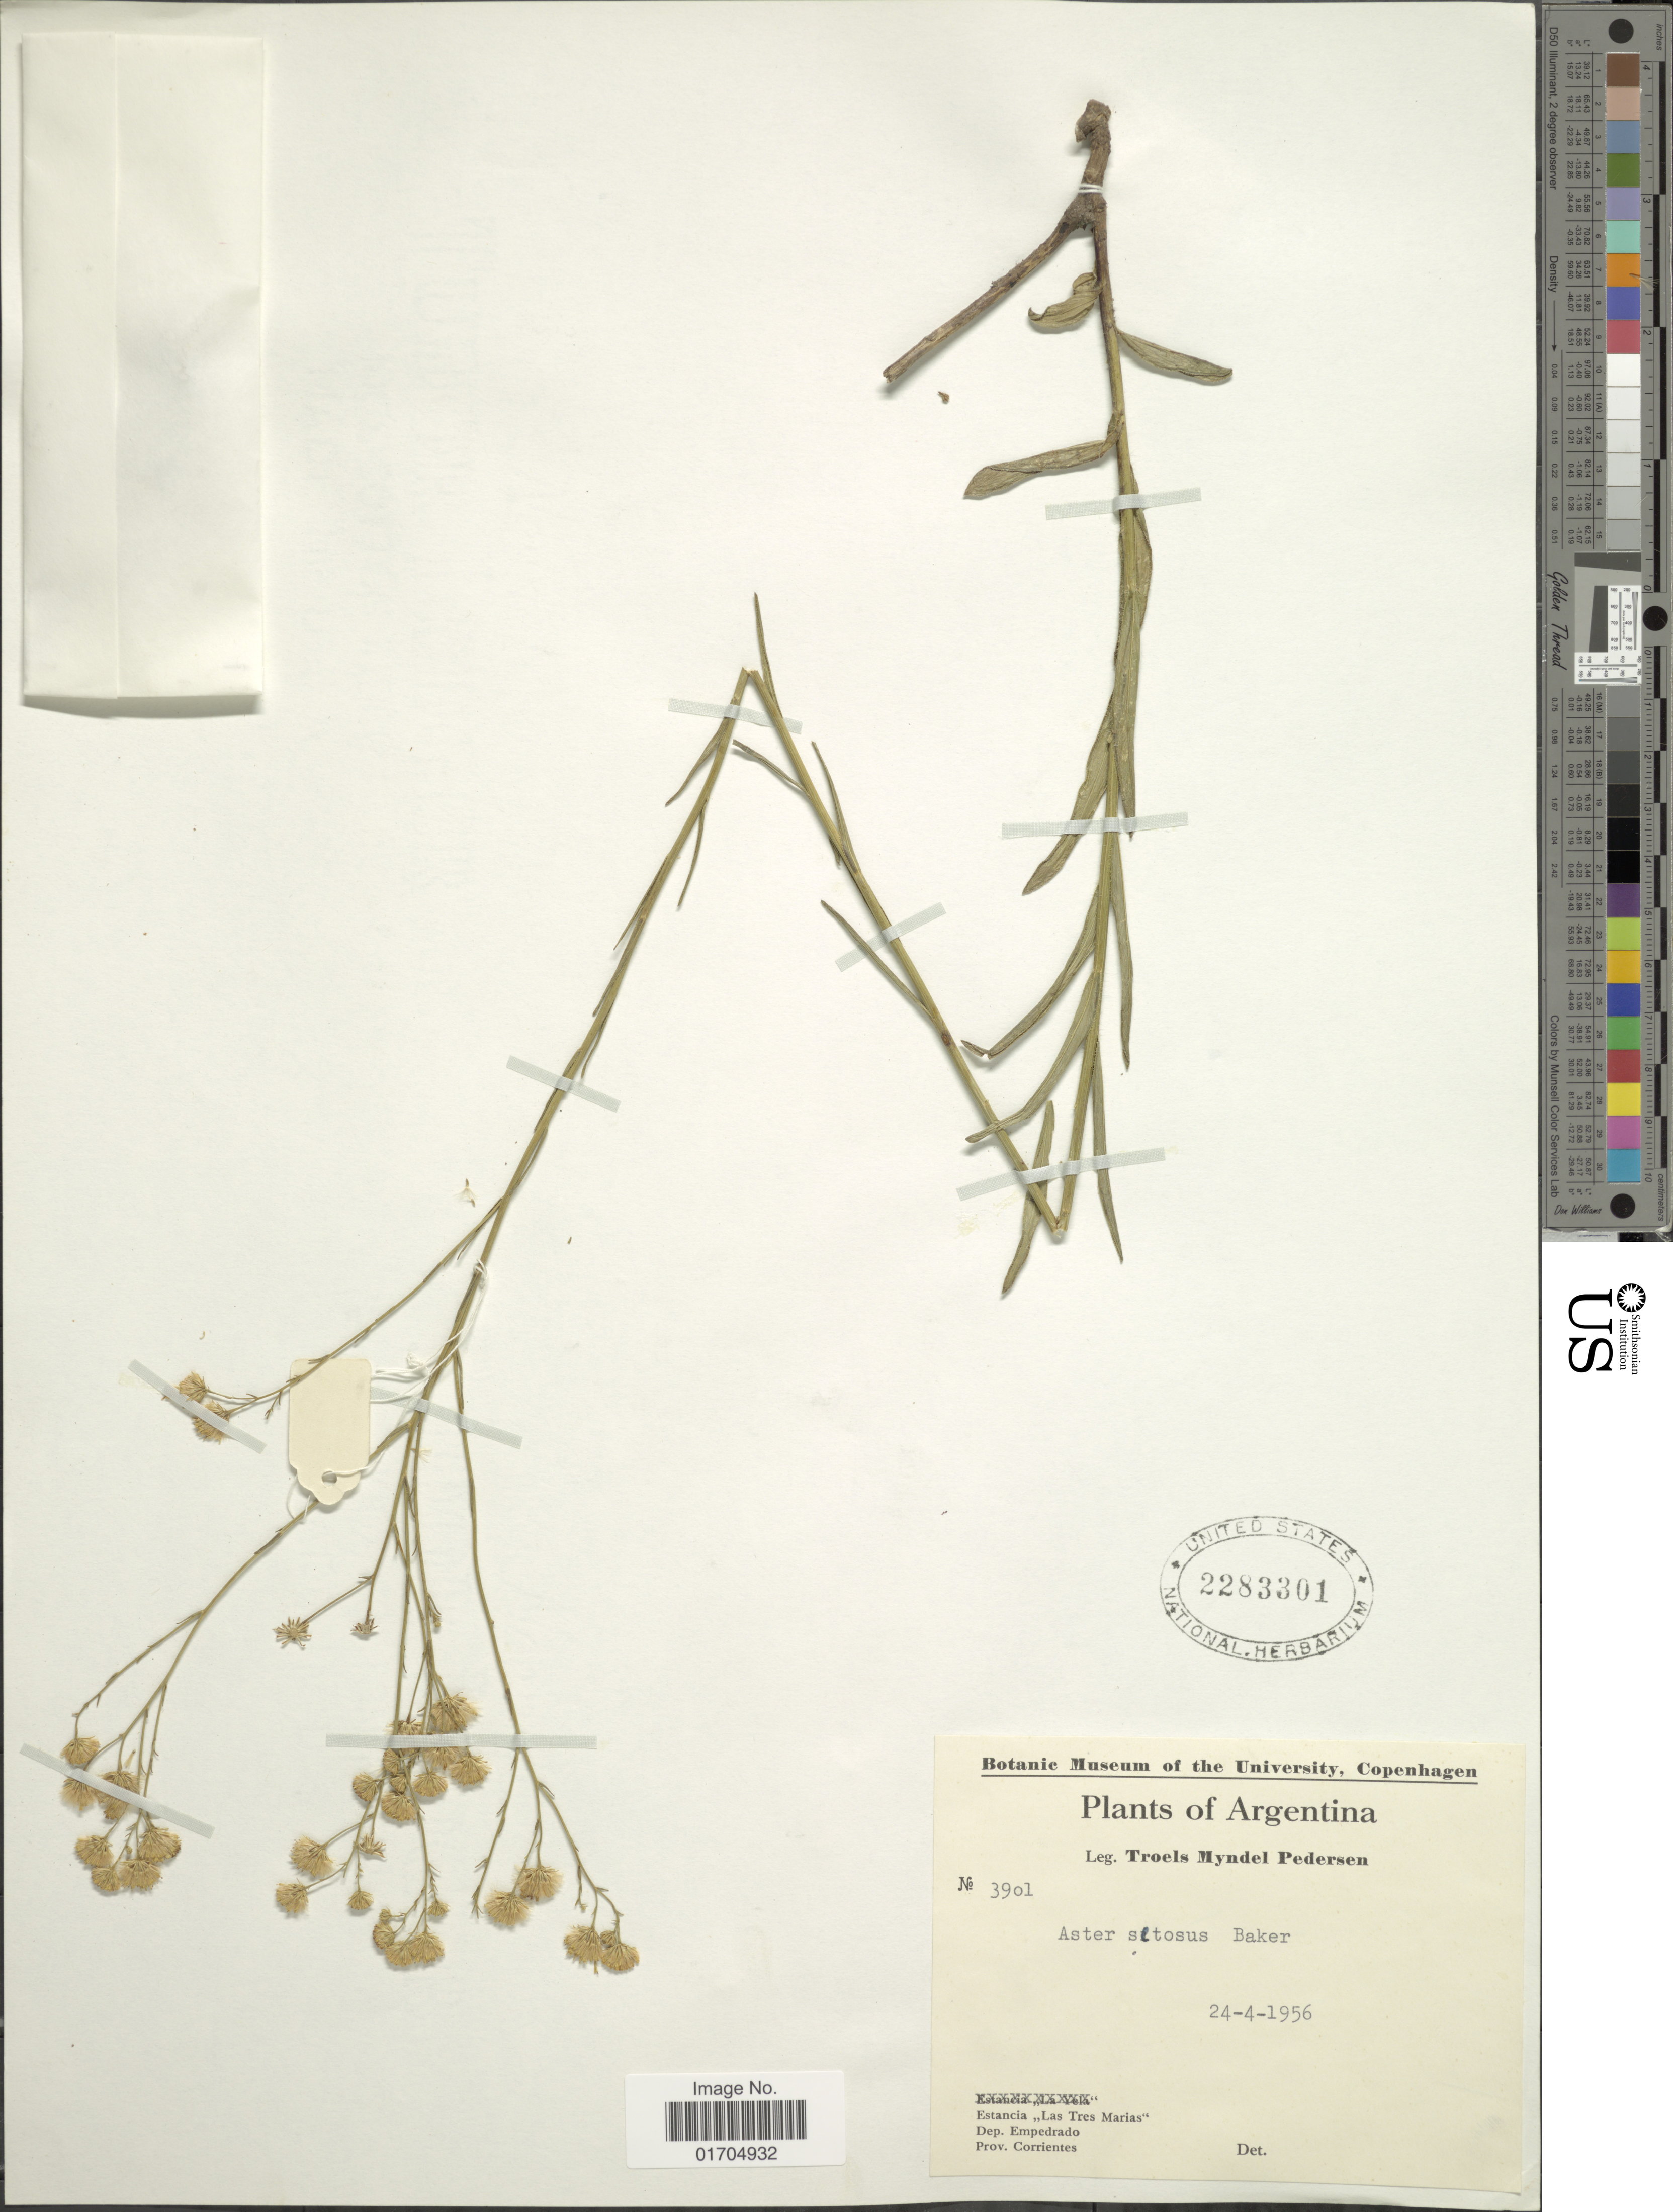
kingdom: Plantae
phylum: Tracheophyta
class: Magnoliopsida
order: Asterales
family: Asteraceae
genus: Apopyros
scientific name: Apopyros corymbosus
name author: (Hook. & Arn.) G.L. Nesom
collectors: T. Pederson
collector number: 3901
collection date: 1956-04-24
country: Argentina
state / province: Corrientes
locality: Estancia "Las Tres Marias", Dep. Empedrado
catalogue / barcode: US 2283301